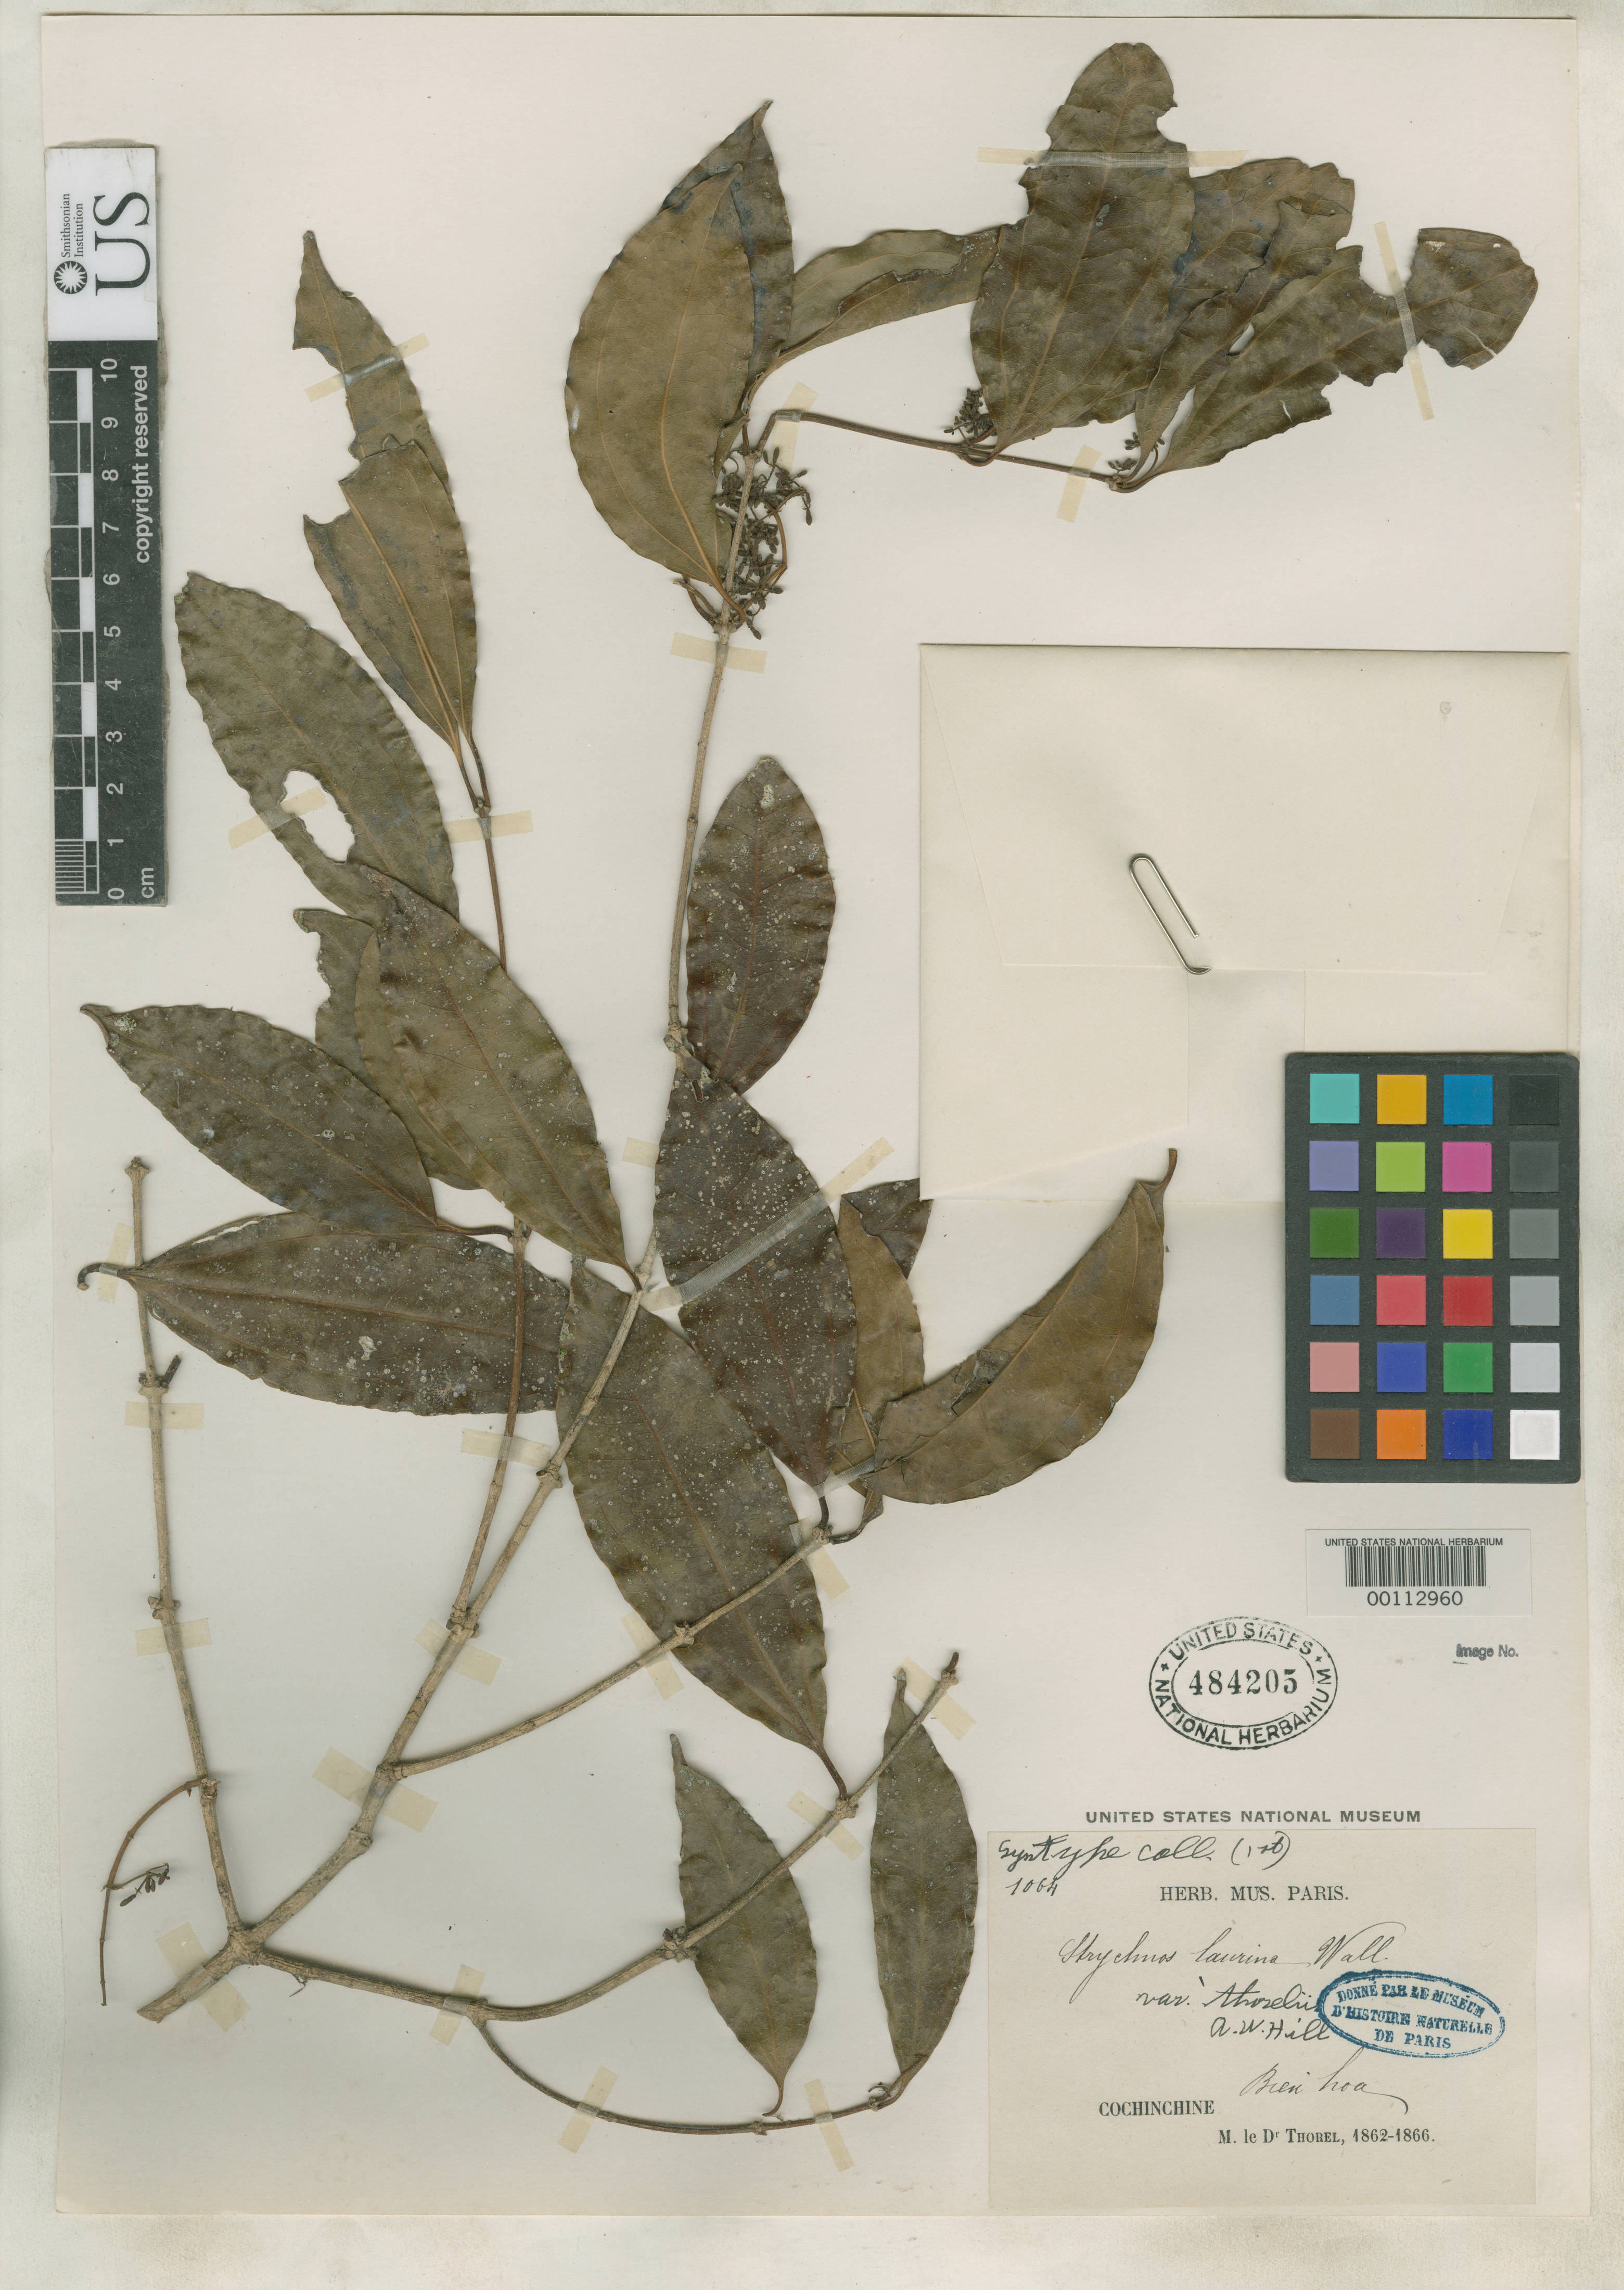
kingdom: Plantae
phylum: Tracheophyta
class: Magnoliopsida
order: Gentianales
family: Loganiaceae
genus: Strychnos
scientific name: Strychnos laurina var. thorelii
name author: A.W. Hill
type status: Syntype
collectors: C. Thorel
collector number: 1064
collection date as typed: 1862 to -- --- 1866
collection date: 1862/1866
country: Vietnam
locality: Near Bien Hoa.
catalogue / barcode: US 484205